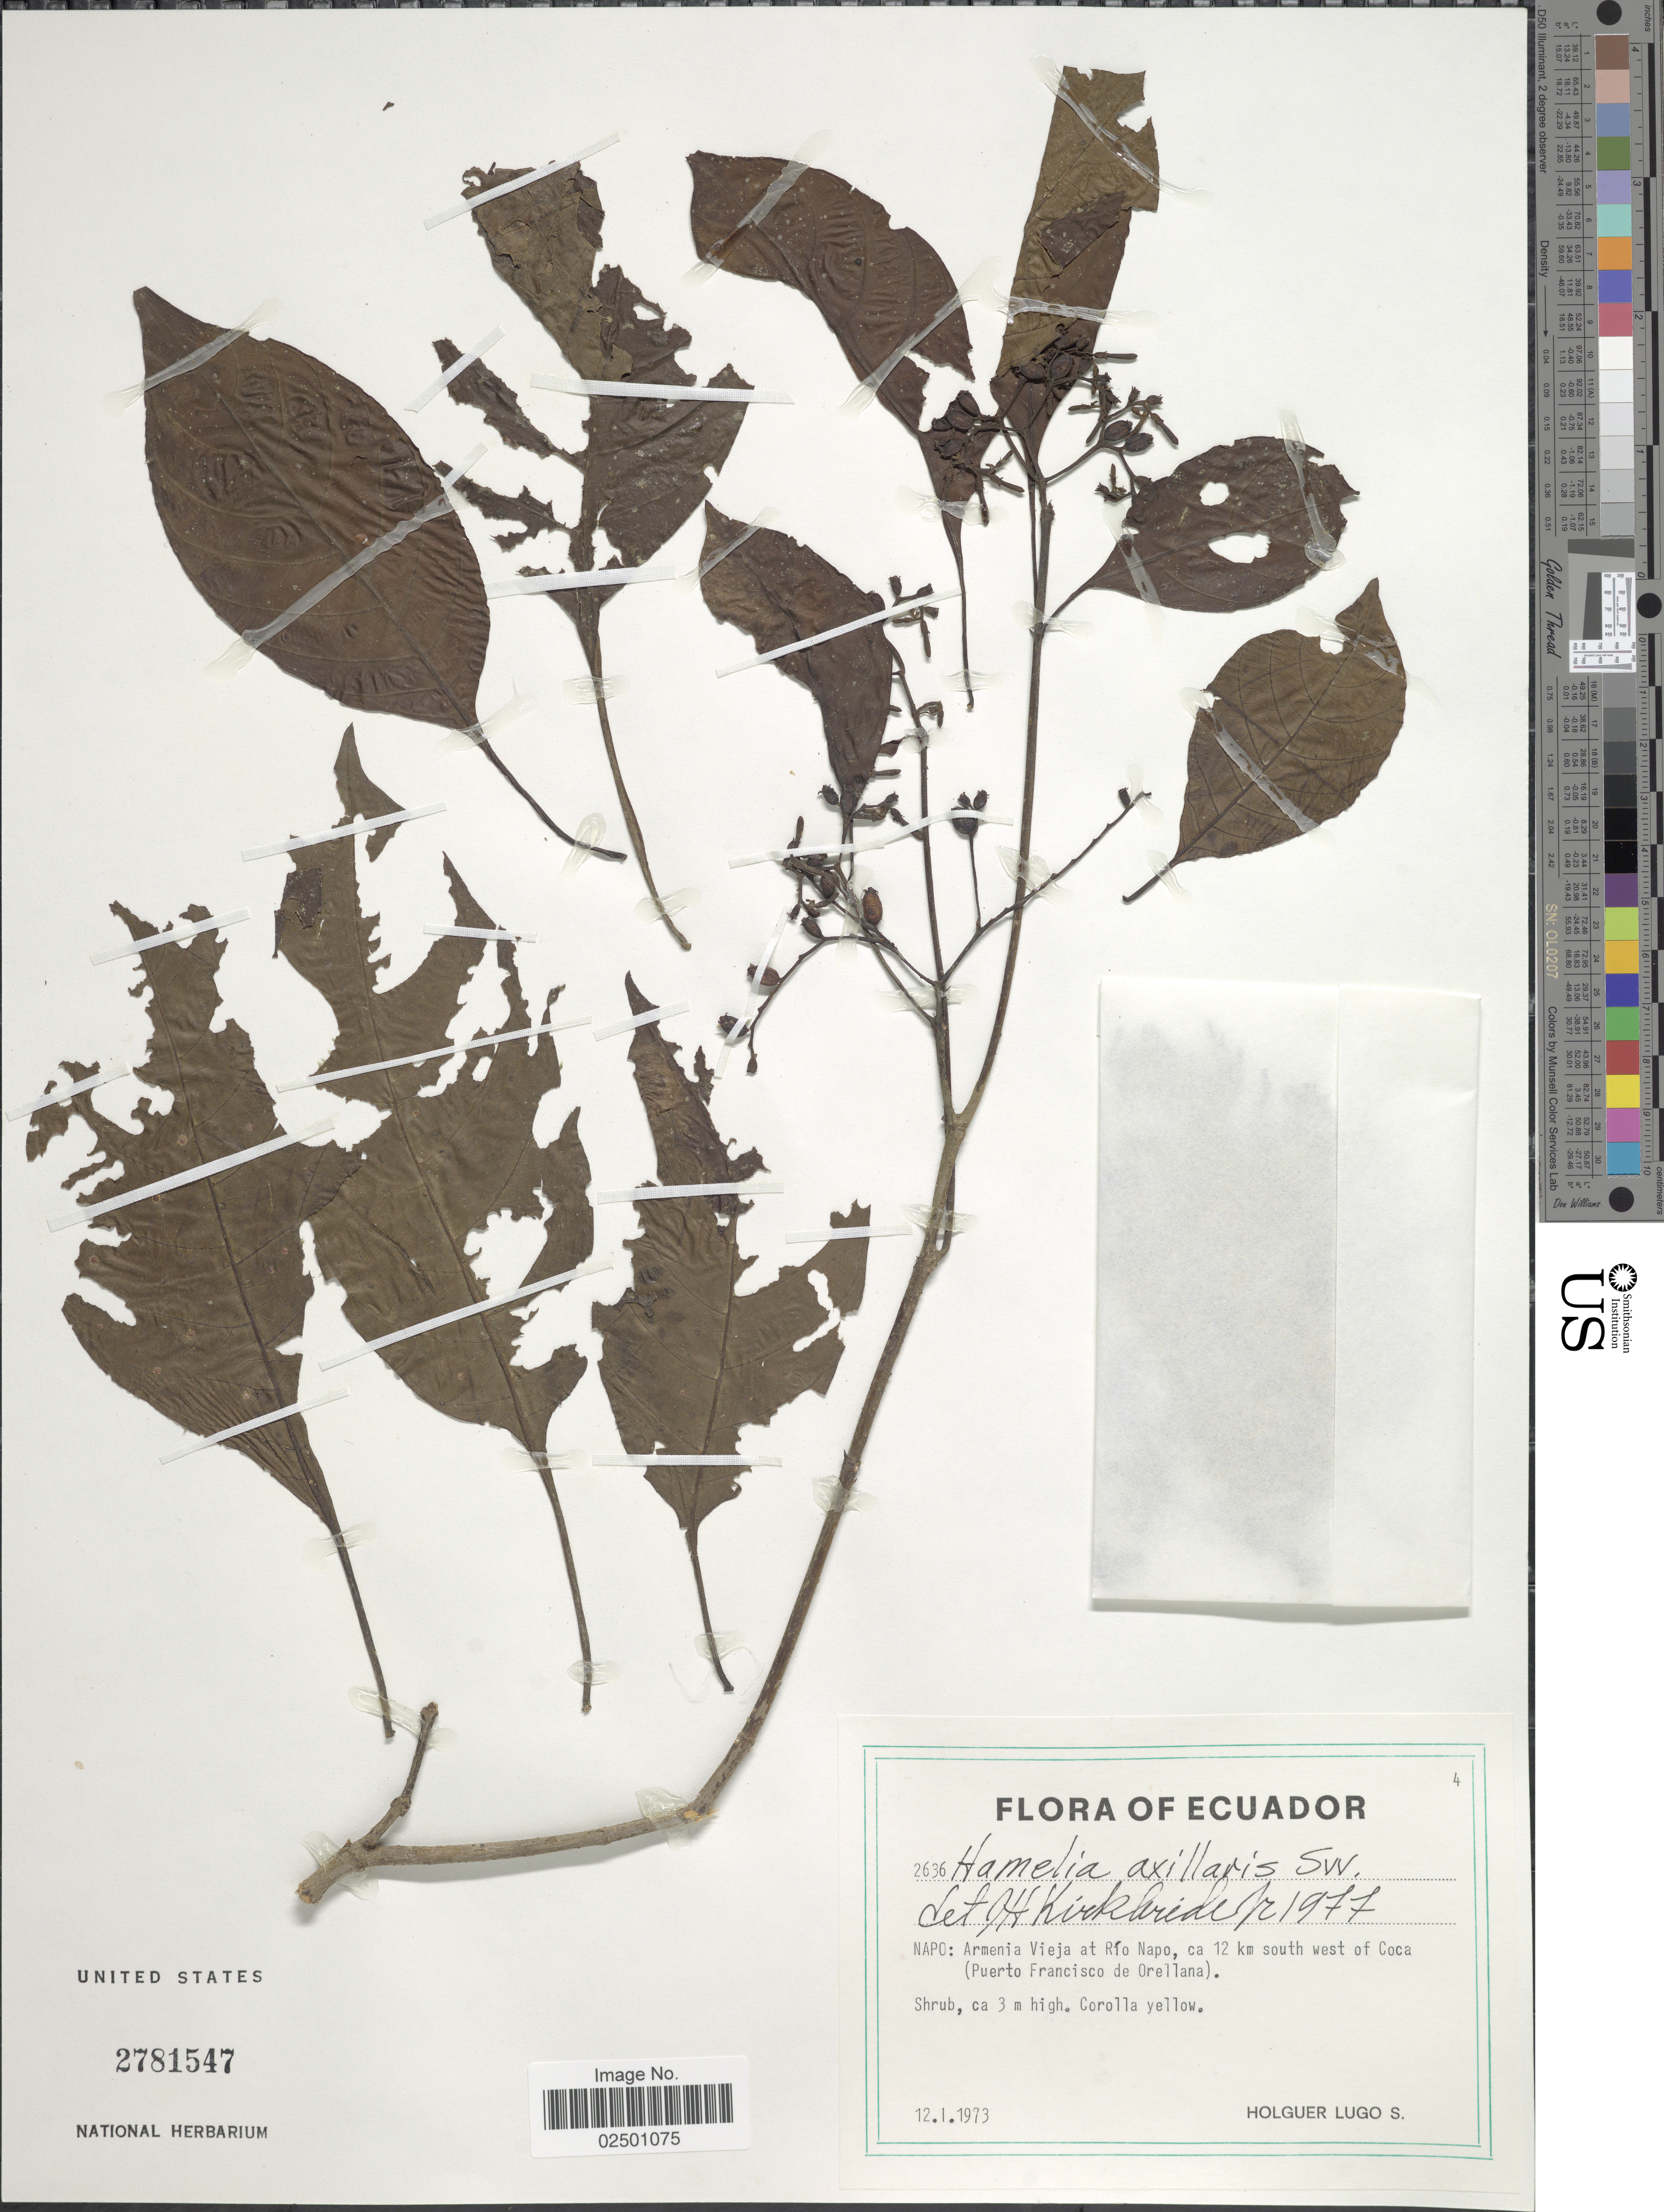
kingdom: Plantae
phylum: Tracheophyta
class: Magnoliopsida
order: Gentianales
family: Rubiaceae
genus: Hamelia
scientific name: Hamelia axillaris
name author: Sw.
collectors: H. Lugo S.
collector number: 2636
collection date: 1973-01-12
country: Ecuador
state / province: Napo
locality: Napo: Armenia Vieja at Rio Napo, ca 12 km south west of Coca (Puerto Francisco de Orellana)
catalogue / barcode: US 2781547